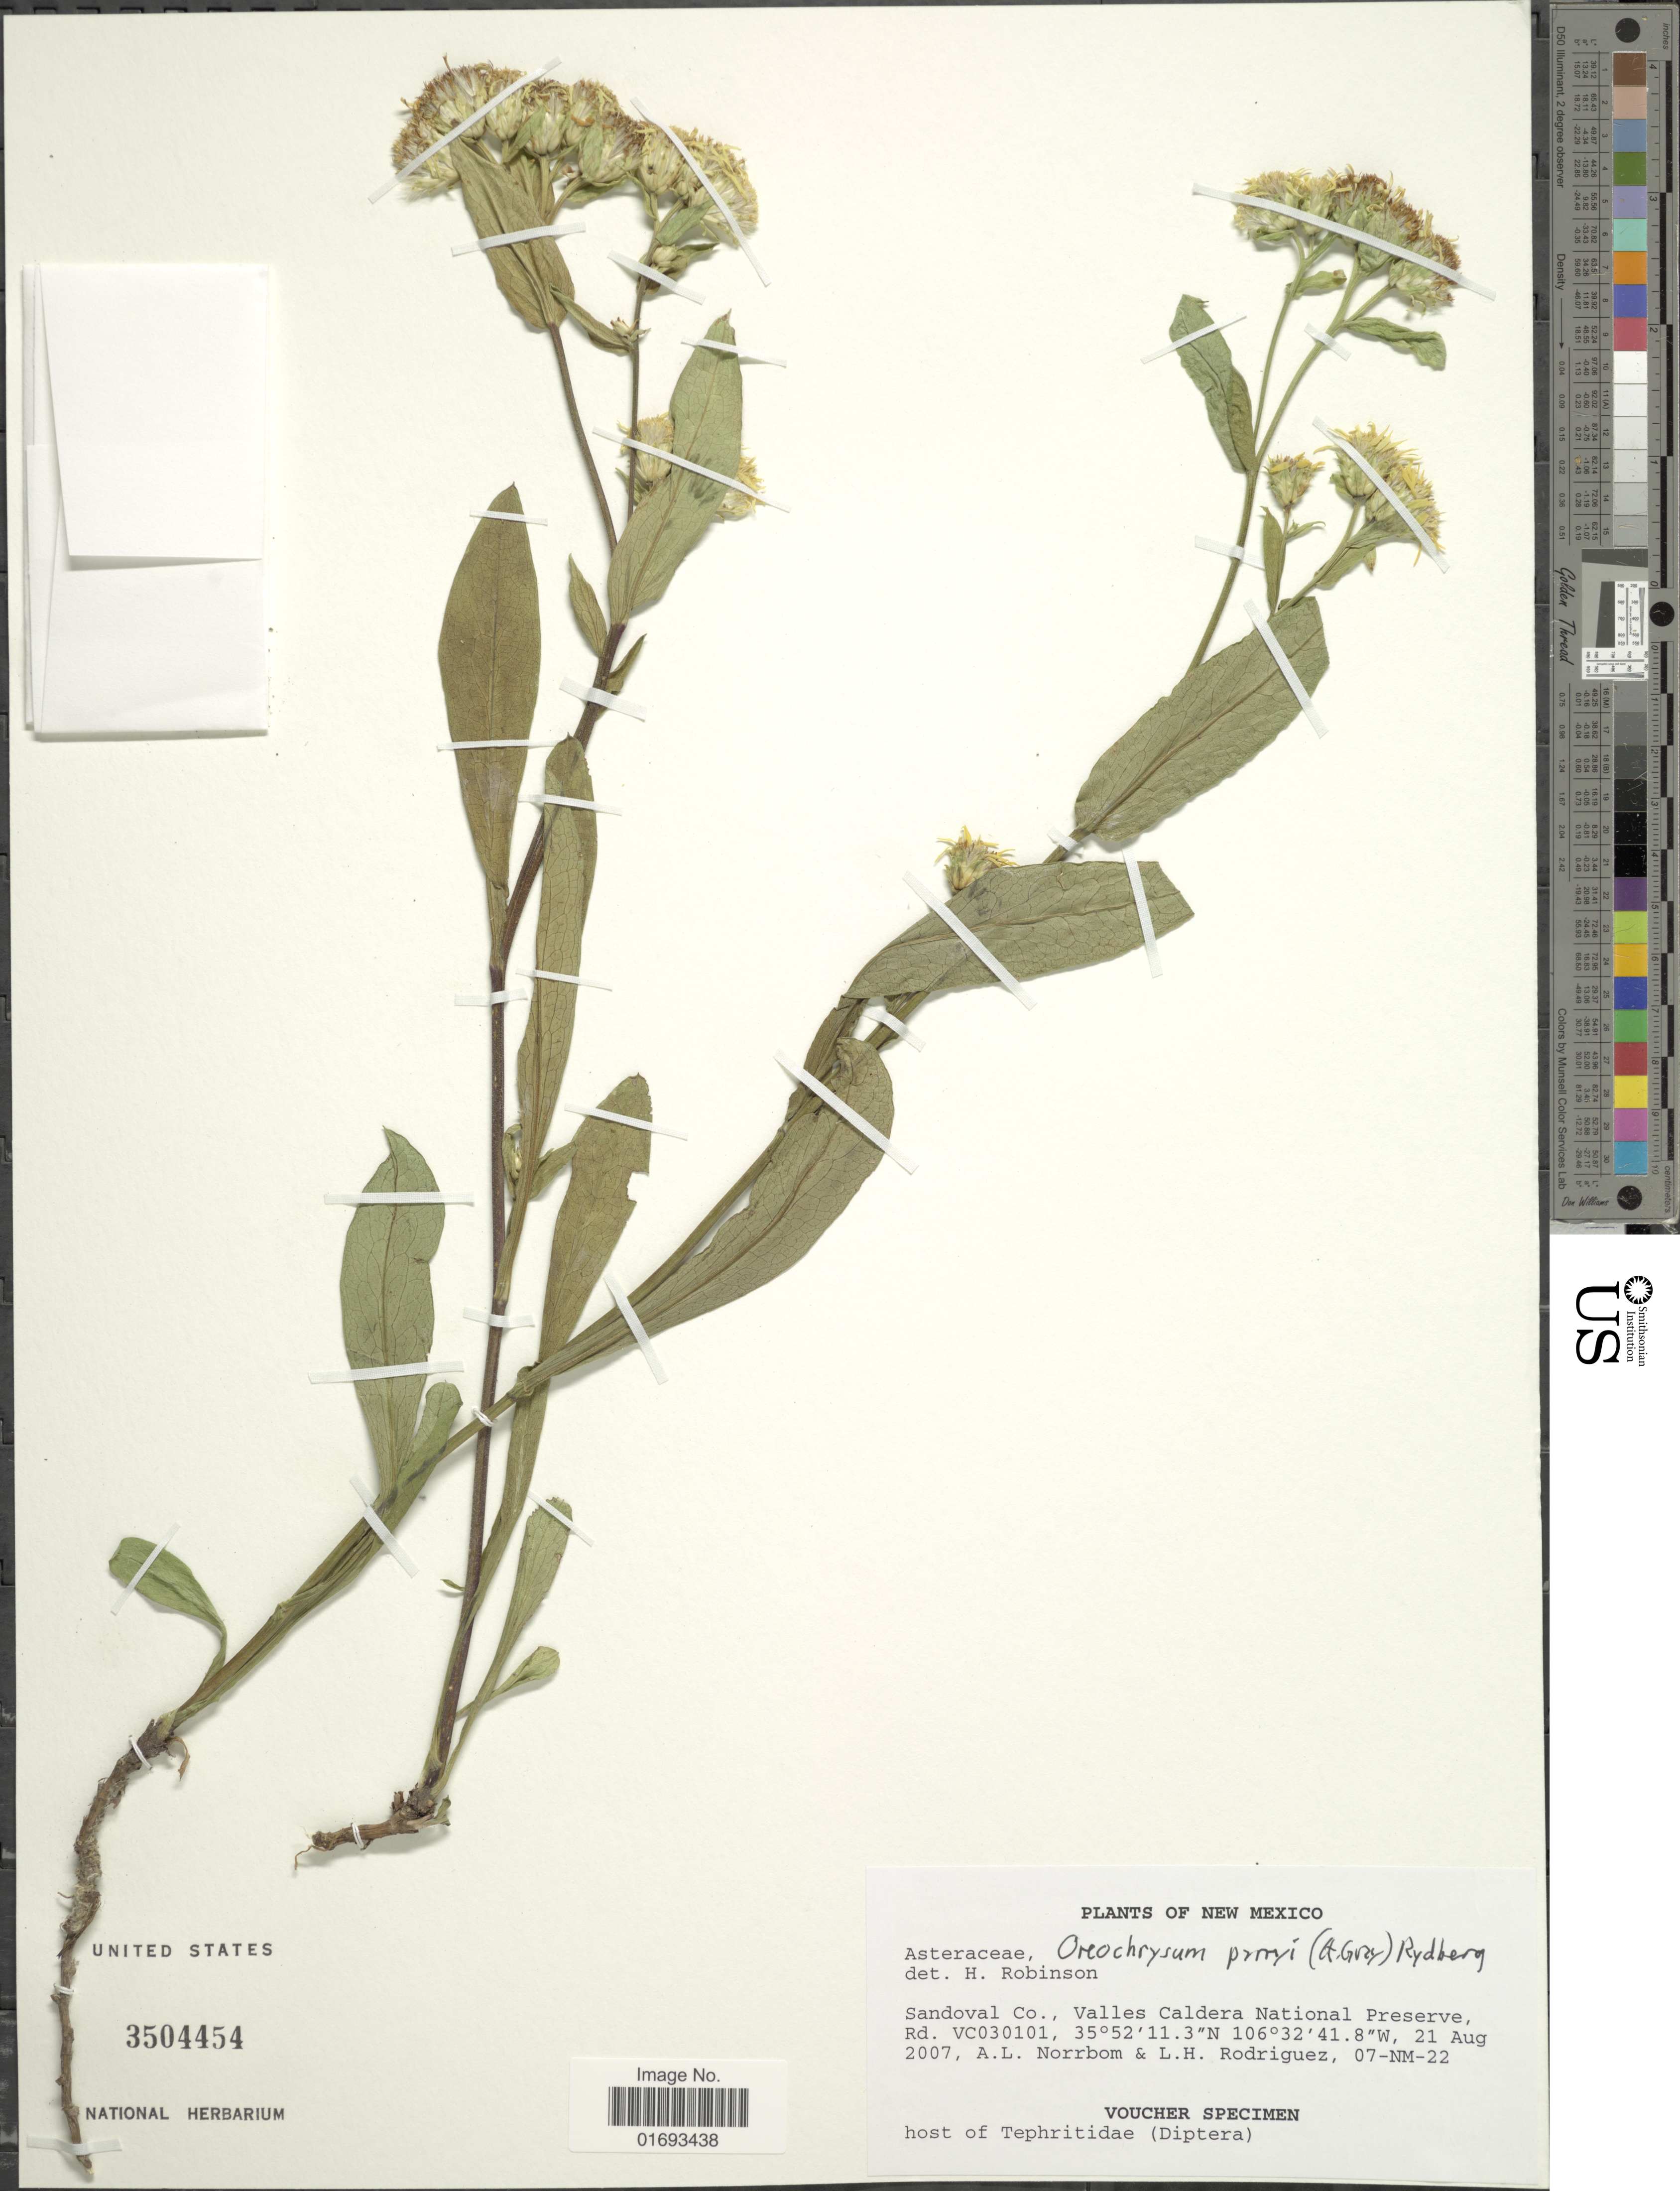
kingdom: Plantae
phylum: Tracheophyta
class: Magnoliopsida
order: Asterales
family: Asteraceae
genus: Oreochrysum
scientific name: Oreochrysum parryi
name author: (A. Gray) Rydb.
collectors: A. L. Norrbom & L. Rodriguez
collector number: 07-NM-22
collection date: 2007-08-21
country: United States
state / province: New Mexico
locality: Sandoval Co., Valles Caldera National Preserve, Rd. VC030101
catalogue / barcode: US 3504454